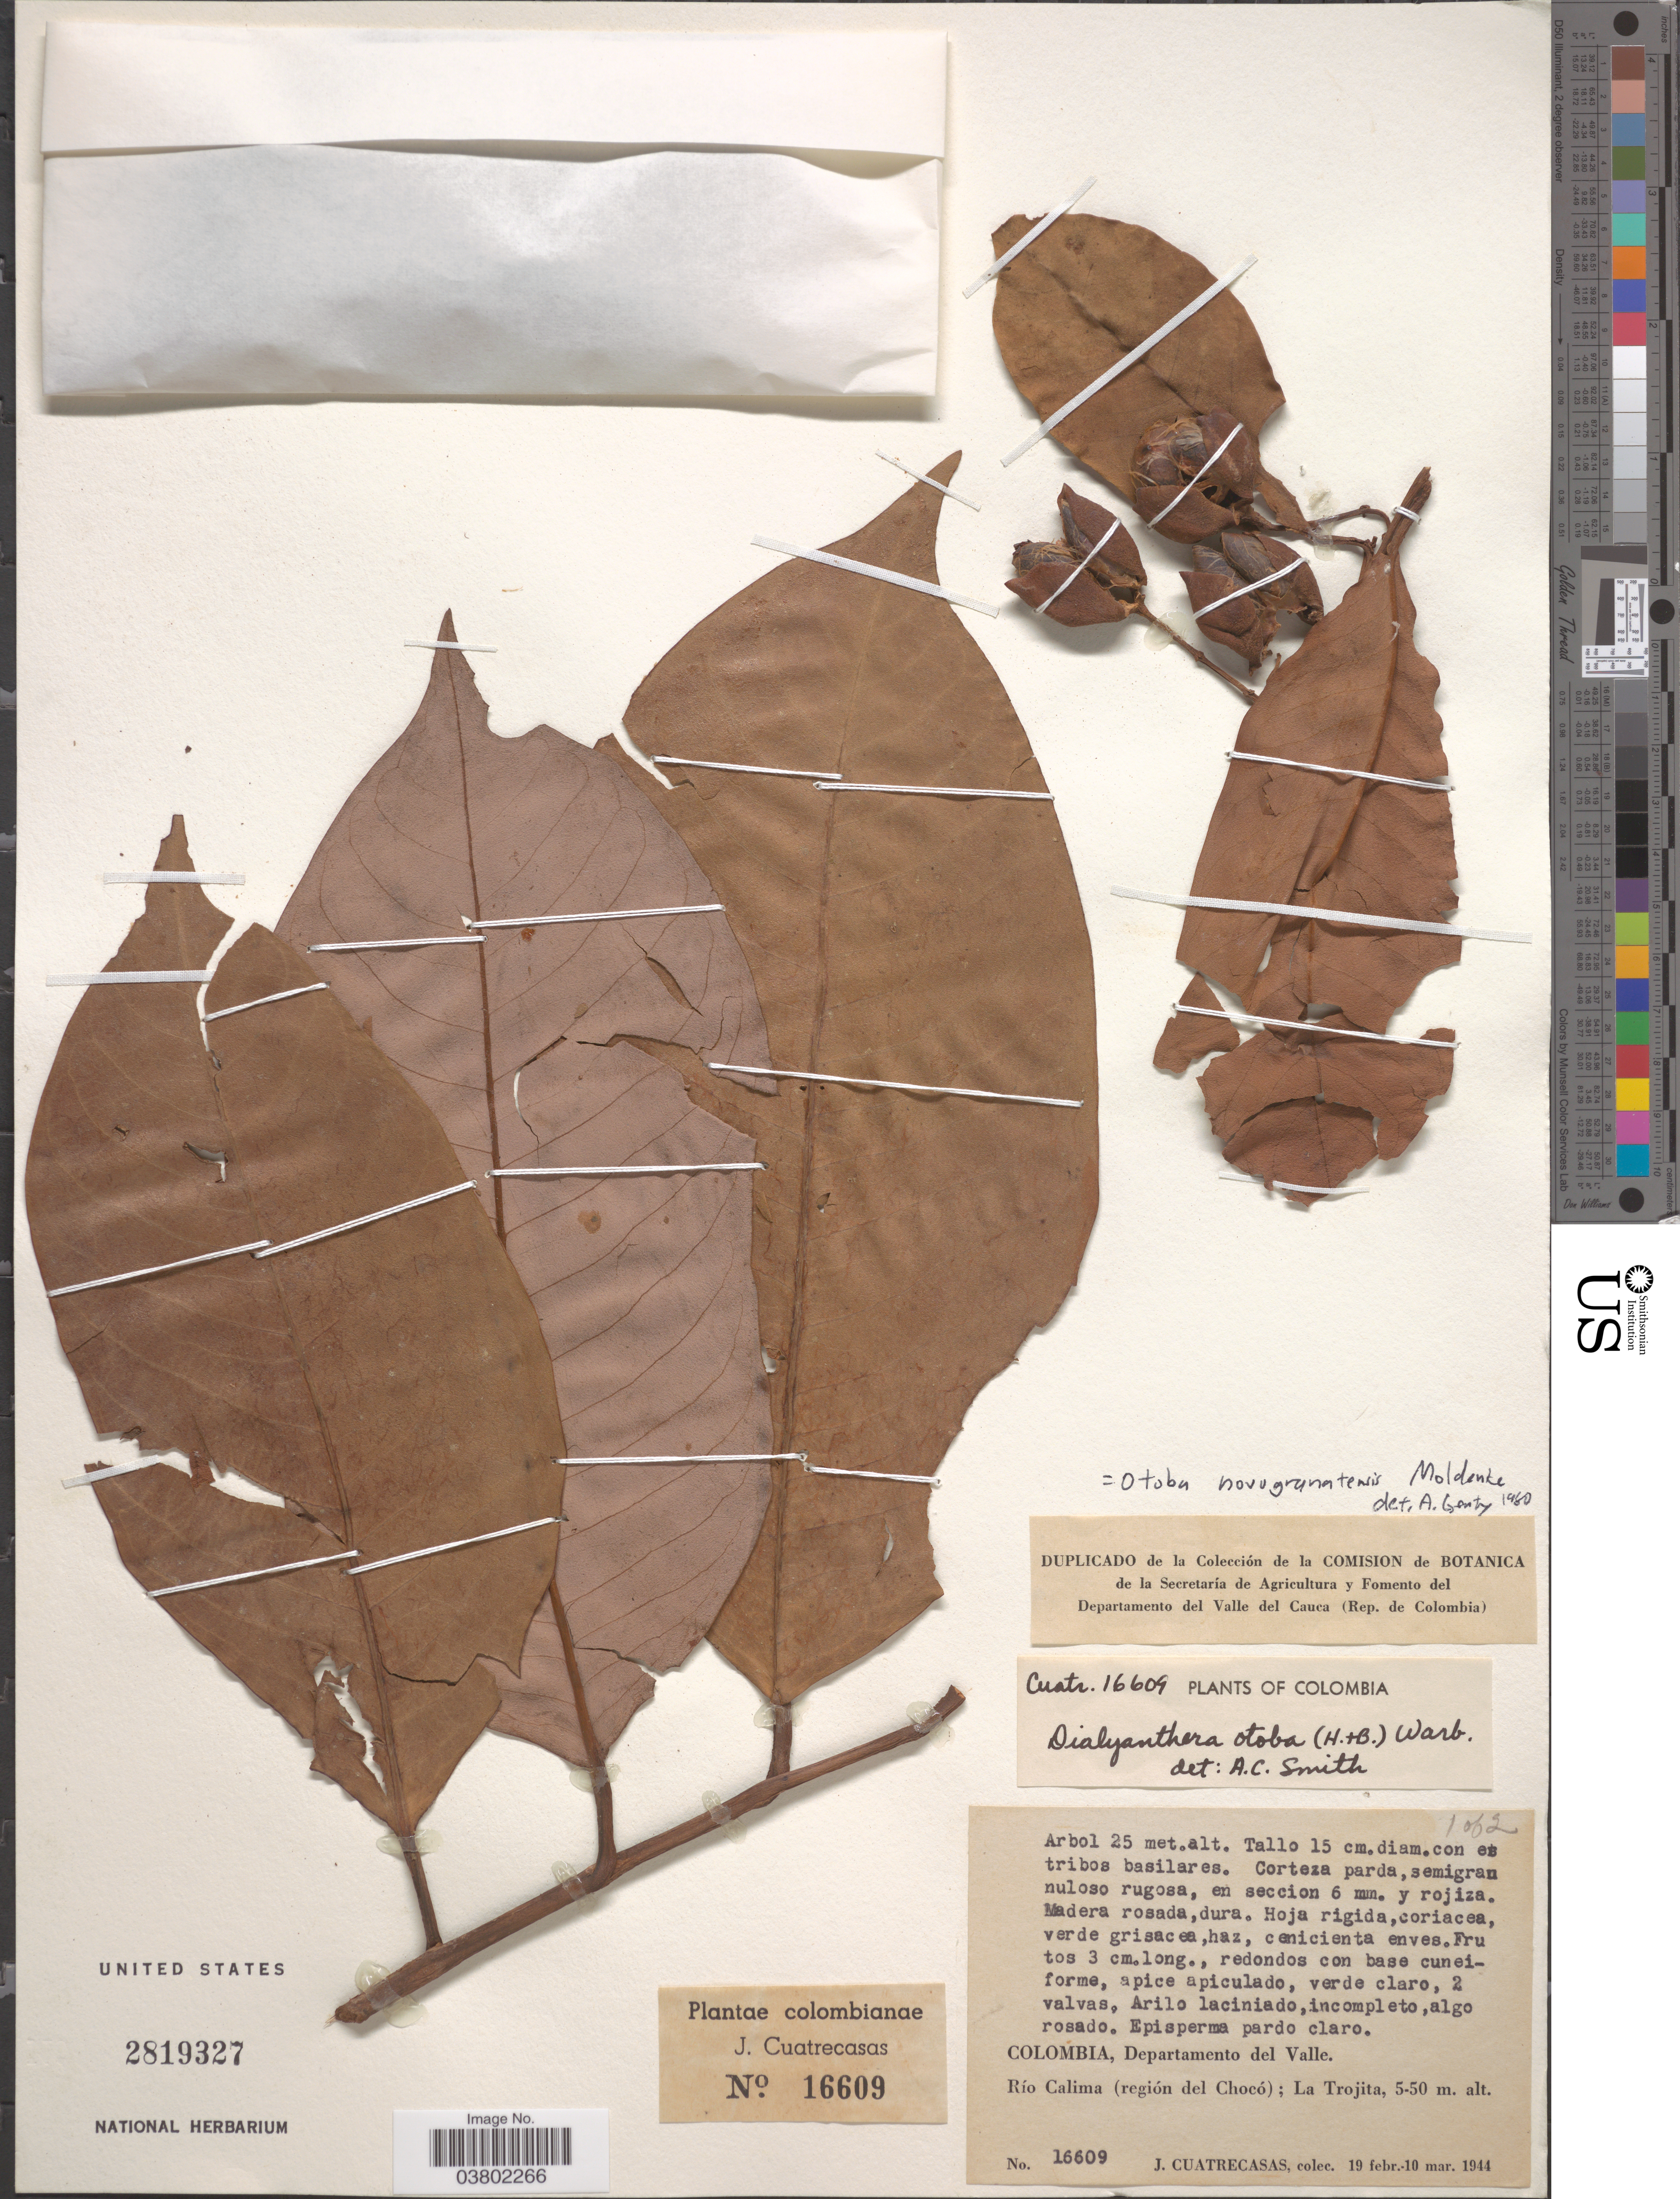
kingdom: Plantae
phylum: Tracheophyta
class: Magnoliopsida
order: Magnoliales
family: Myristicaceae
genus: Otoba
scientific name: Otoba novogranatensis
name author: Moldenke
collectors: J. Cuatrecasas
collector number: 16609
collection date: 1944-02-19/1944-03-10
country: Colombia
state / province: Valle del Cauca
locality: Departamento del Valle. Río Calima (región del Chocó); La Trojita.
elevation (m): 5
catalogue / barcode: US 2819327